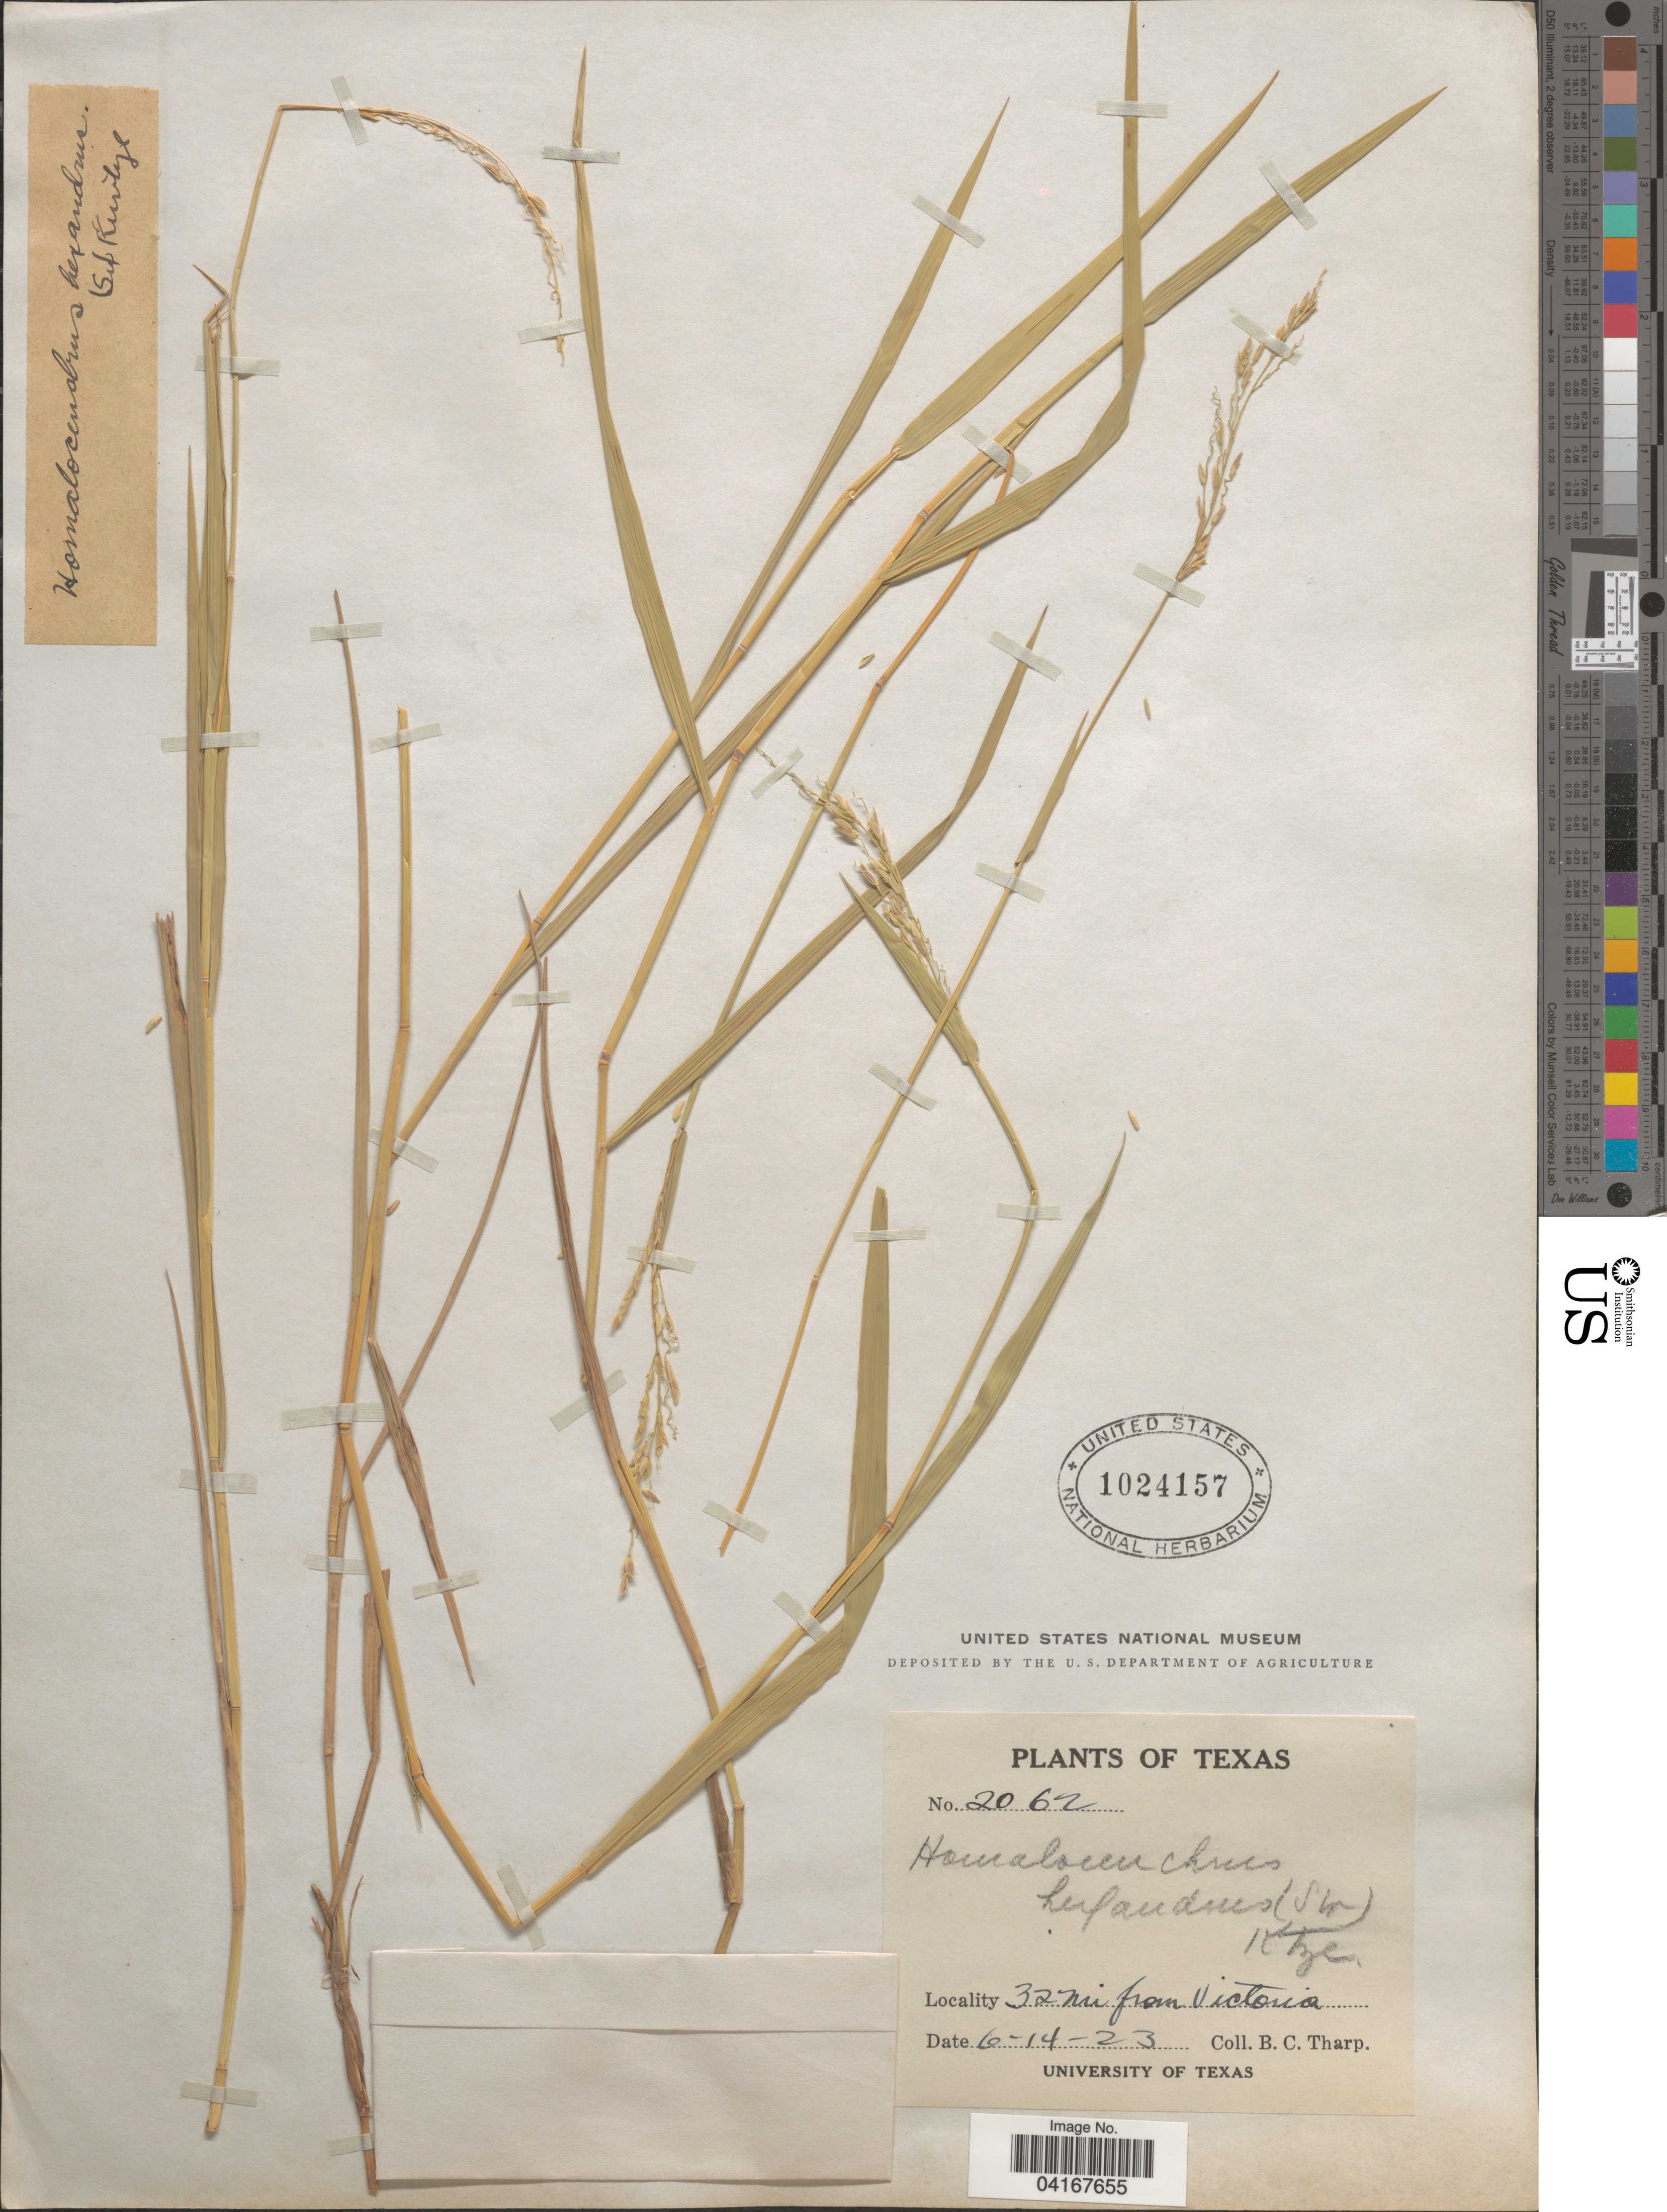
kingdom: Plantae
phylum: Tracheophyta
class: Liliopsida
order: Poales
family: Poaceae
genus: Leersia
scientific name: Leersia hexandra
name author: Sw.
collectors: B. C. Tharp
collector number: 2062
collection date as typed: Transcribed d/m/y: 14/6/23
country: United States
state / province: Texas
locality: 32 mi from Victoria.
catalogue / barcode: US 1024157